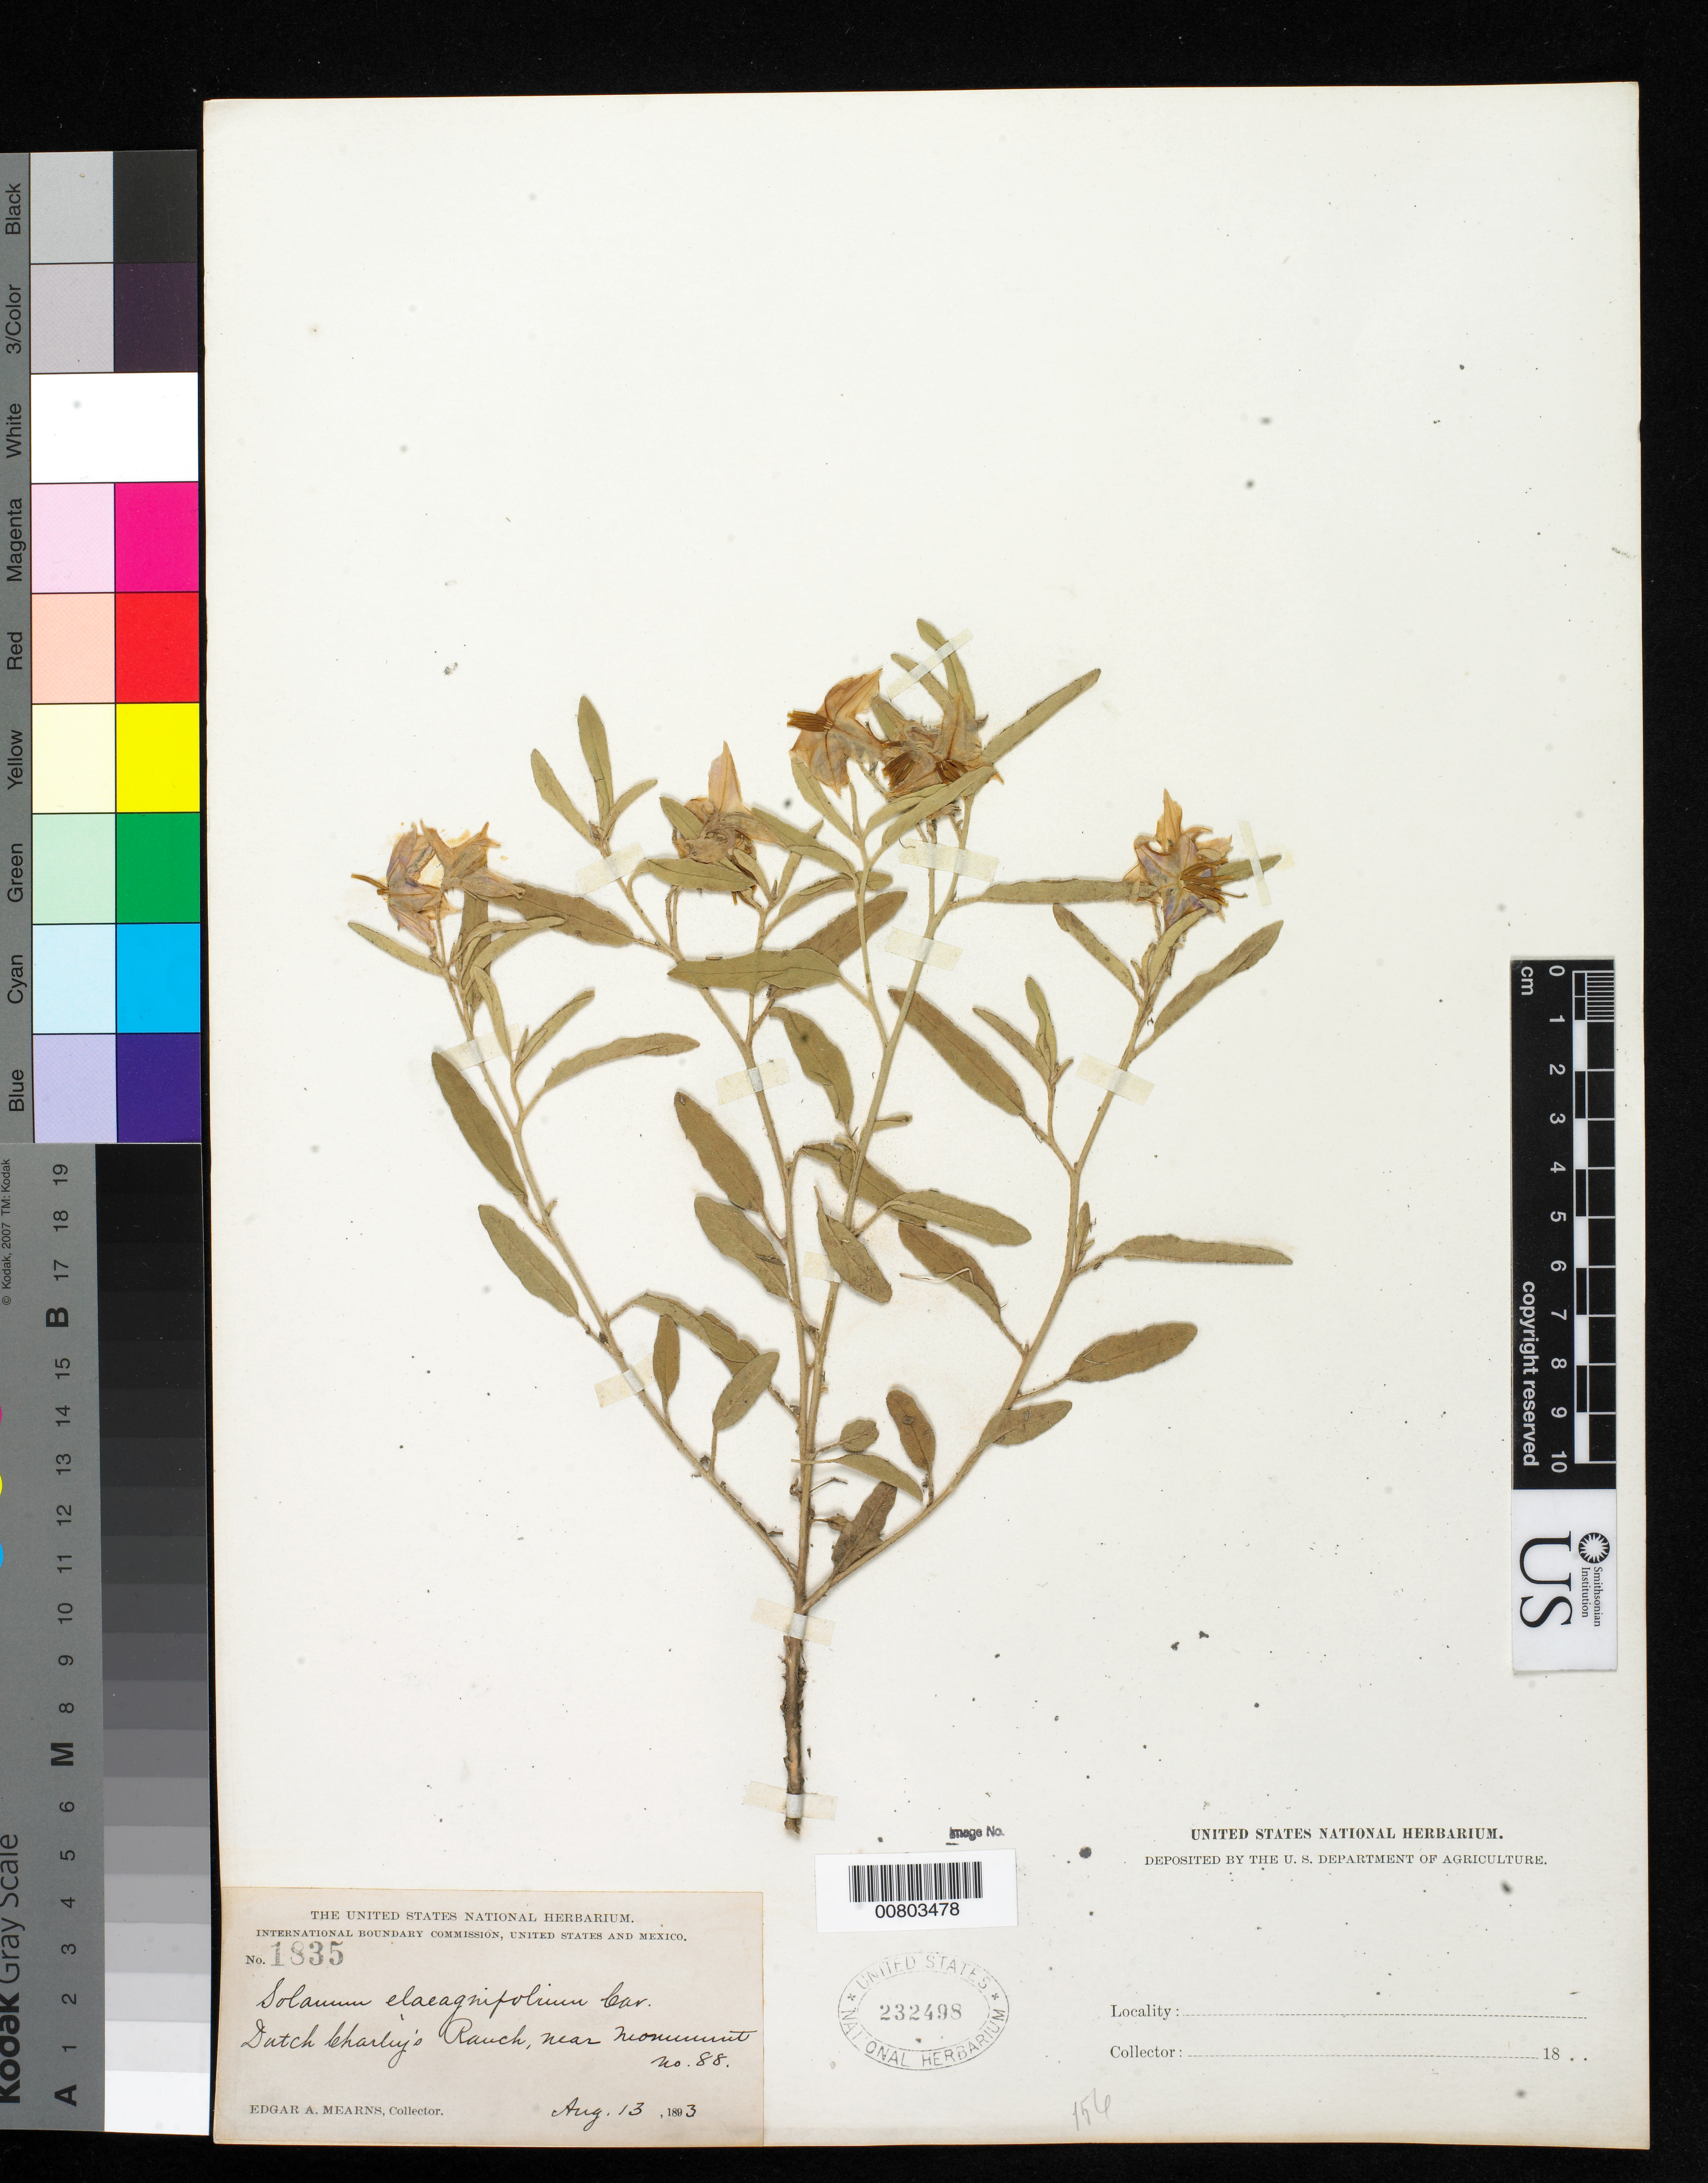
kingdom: Plantae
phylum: Tracheophyta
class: Magnoliopsida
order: Solanales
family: Solanaceae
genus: Solanum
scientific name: Solanum elaeagnifolium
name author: Cav.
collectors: E. A. Mearns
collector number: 1835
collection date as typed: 13 Aug 1893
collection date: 1893-08-13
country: United States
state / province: Arizona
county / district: Cochise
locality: Dutch Charley's Ranch, near monument No. 88.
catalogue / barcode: US 232498